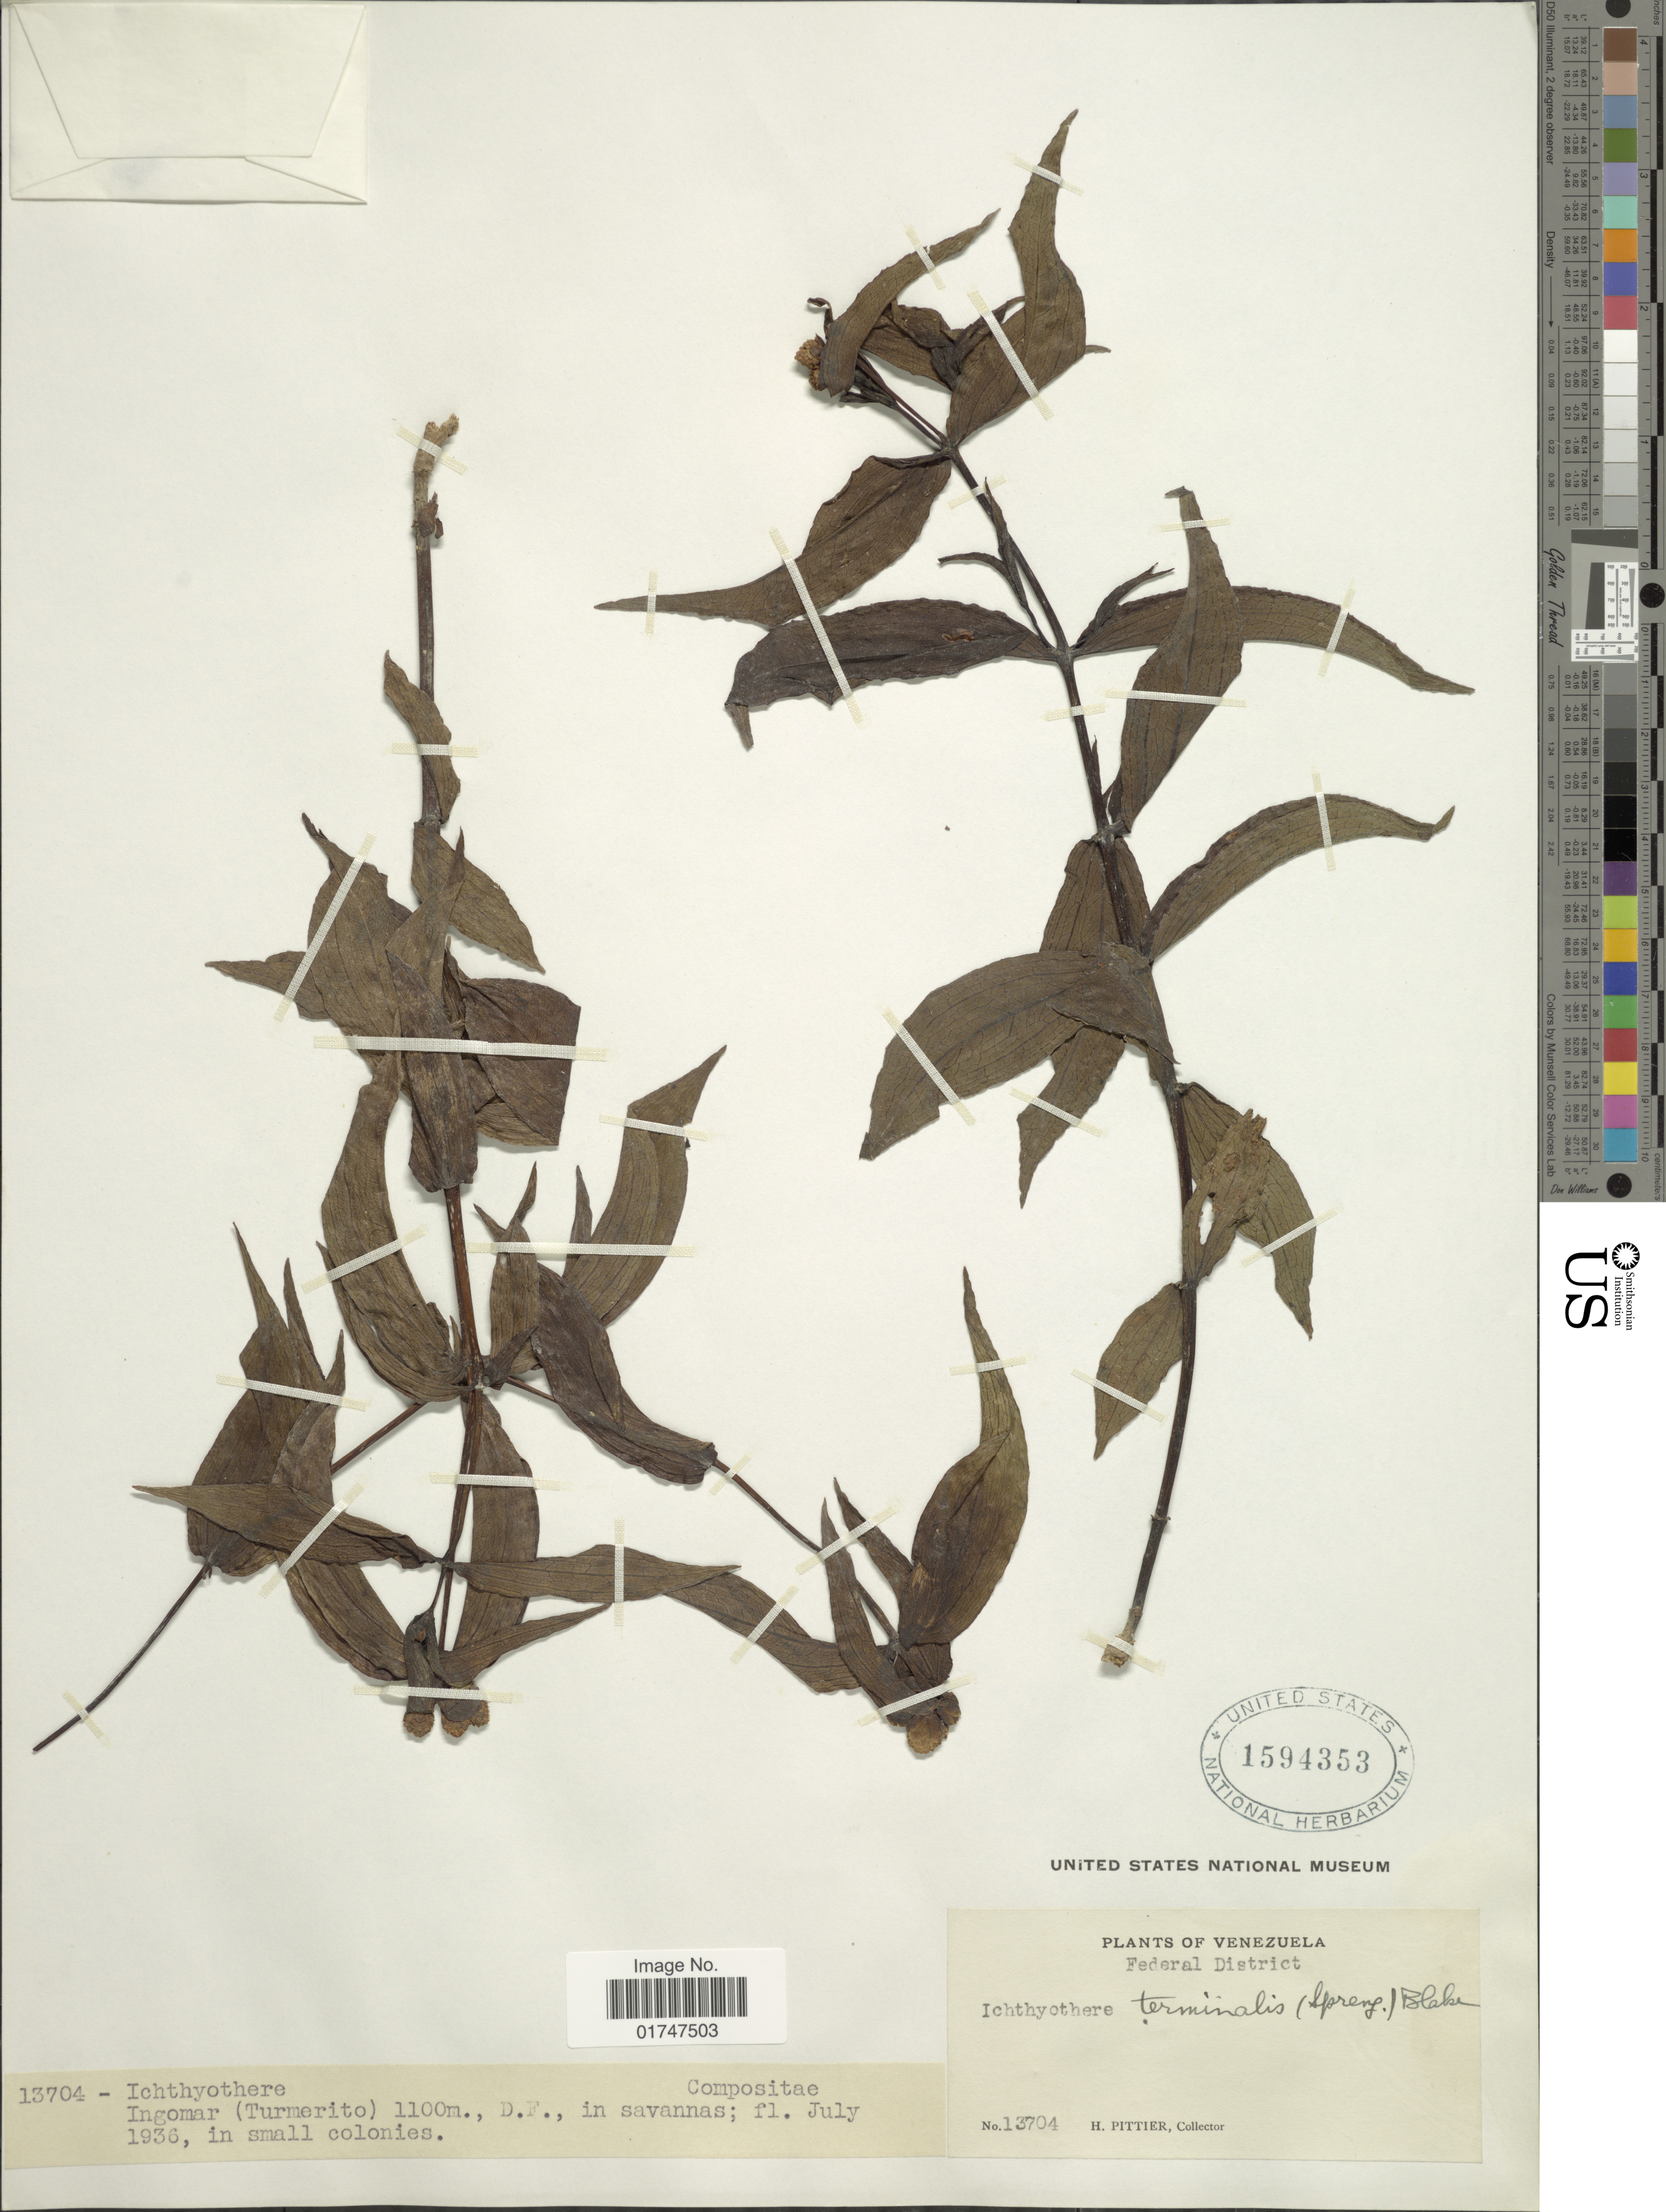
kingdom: Plantae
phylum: Tracheophyta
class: Magnoliopsida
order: Asterales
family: Asteraceae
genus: Ichthyothere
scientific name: Ichthyothere terminalis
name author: (Spreng.) S.F. Blake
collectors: H. F. Pittier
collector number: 13704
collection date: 1936-07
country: Venezuela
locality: Ingomar (Turmerito). D.F.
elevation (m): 1100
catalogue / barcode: US 1594353